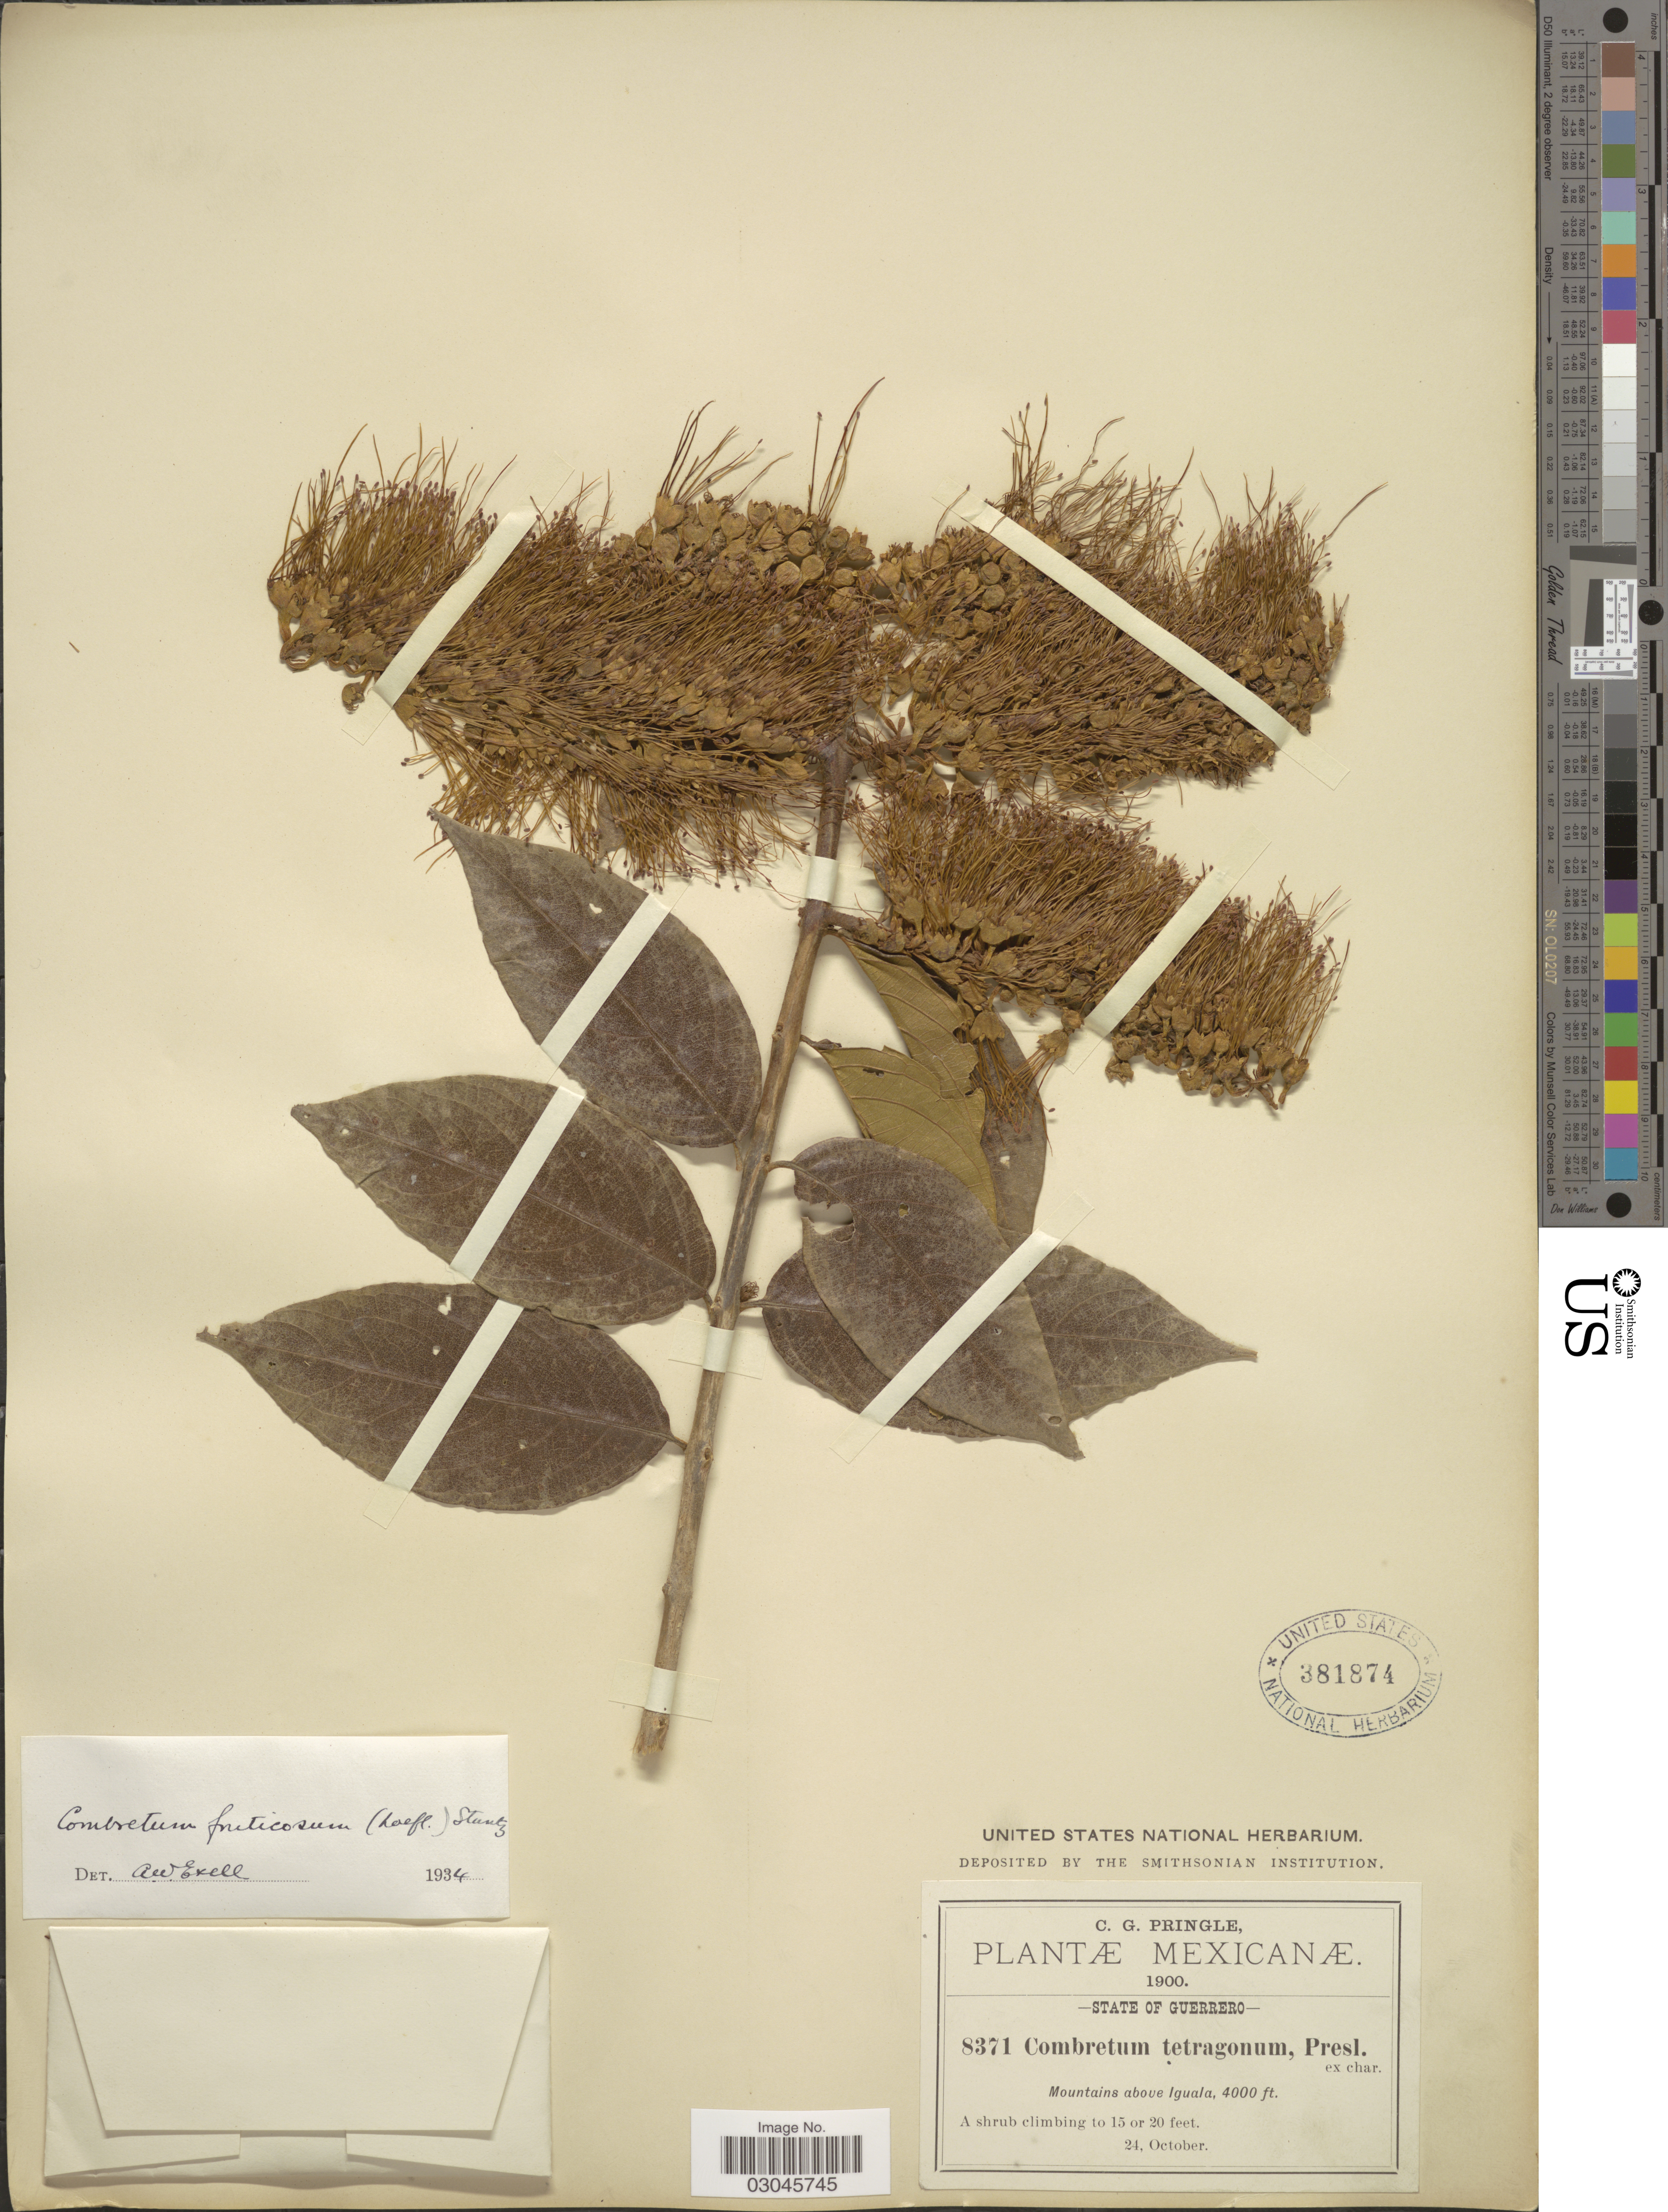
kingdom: Plantae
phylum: Tracheophyta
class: Magnoliopsida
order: Myrtales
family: Combretaceae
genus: Combretum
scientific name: Combretum fruticosum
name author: (Loefl.) Stuntz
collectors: C. G. Pringle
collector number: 8371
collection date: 1900-10-24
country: Mexico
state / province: Guerrero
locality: Mountains above Iguala.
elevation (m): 1219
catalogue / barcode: US 381874